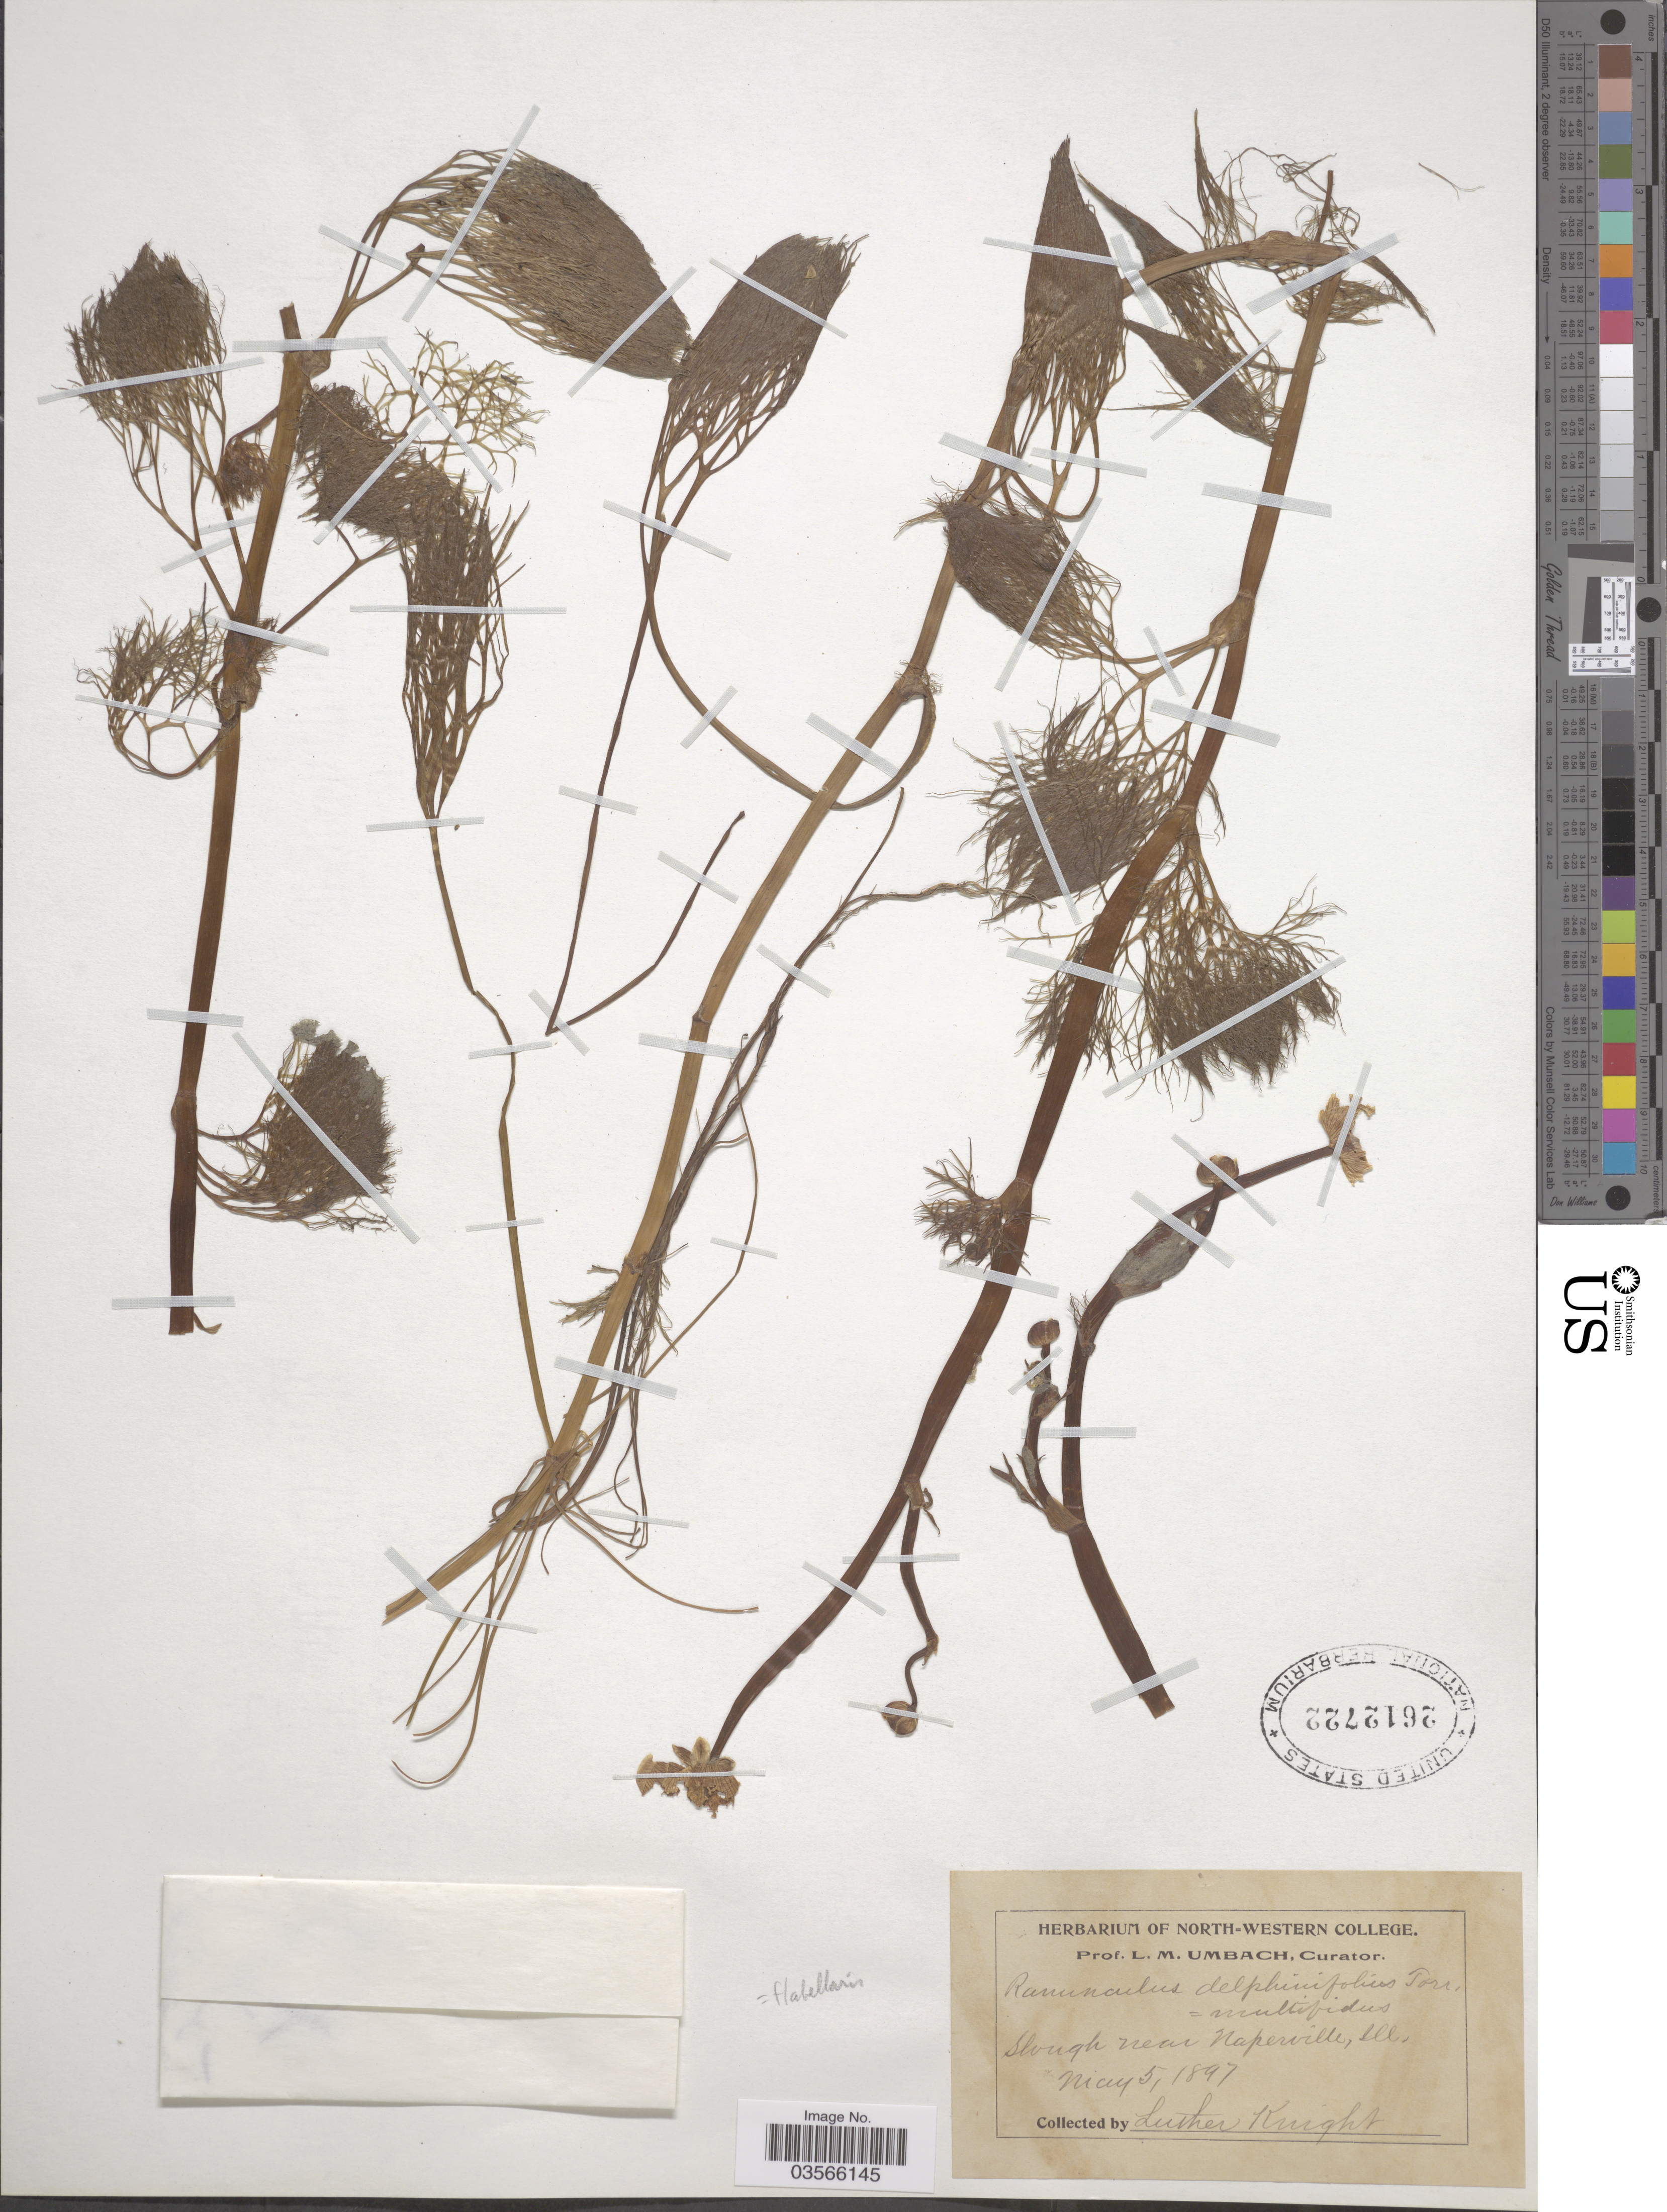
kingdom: Plantae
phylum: Tracheophyta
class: Magnoliopsida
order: Ranunculales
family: Ranunculaceae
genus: Ranunculus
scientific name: Ranunculus flabellaris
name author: Raf.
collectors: L. Knight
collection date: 1897-05-05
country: United States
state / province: Illinois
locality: Slough near Naperville.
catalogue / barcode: US 2612722